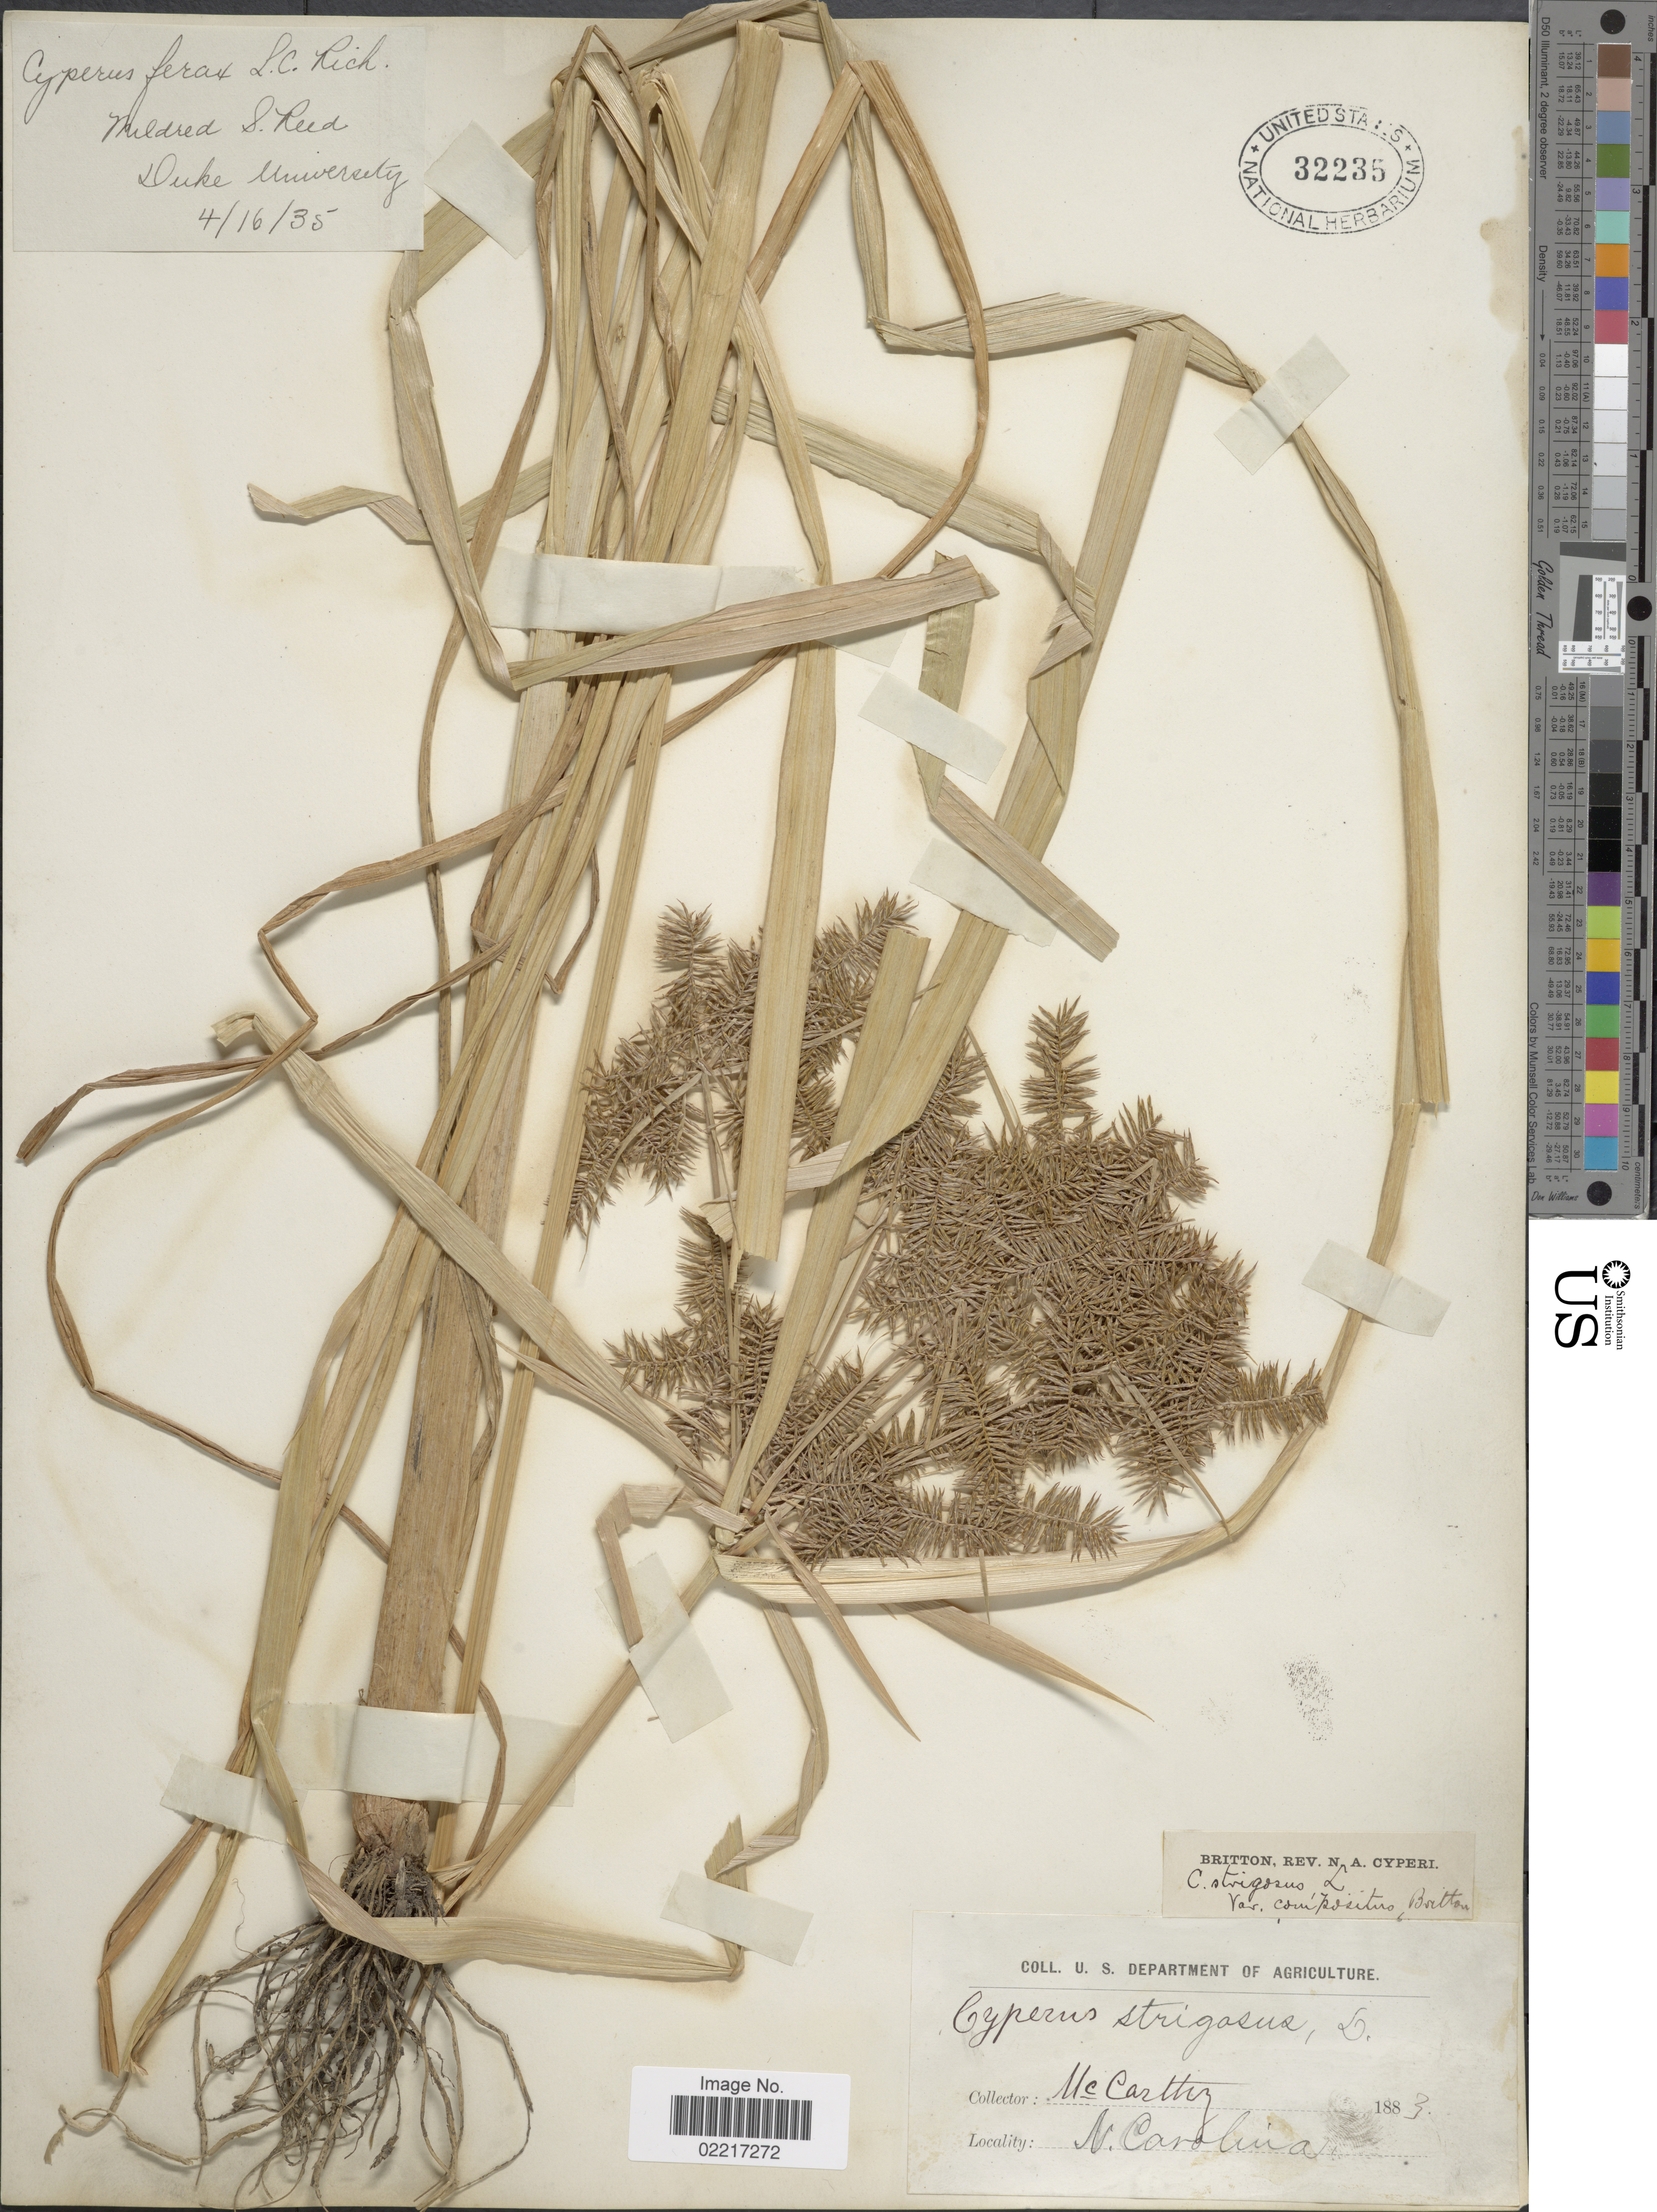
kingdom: Plantae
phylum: Tracheophyta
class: Liliopsida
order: Poales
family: Cyperaceae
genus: Cyperus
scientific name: Cyperus odoratus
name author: L.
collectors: -- McCarthy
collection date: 1883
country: United States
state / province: North Carolina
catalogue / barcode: US 32235